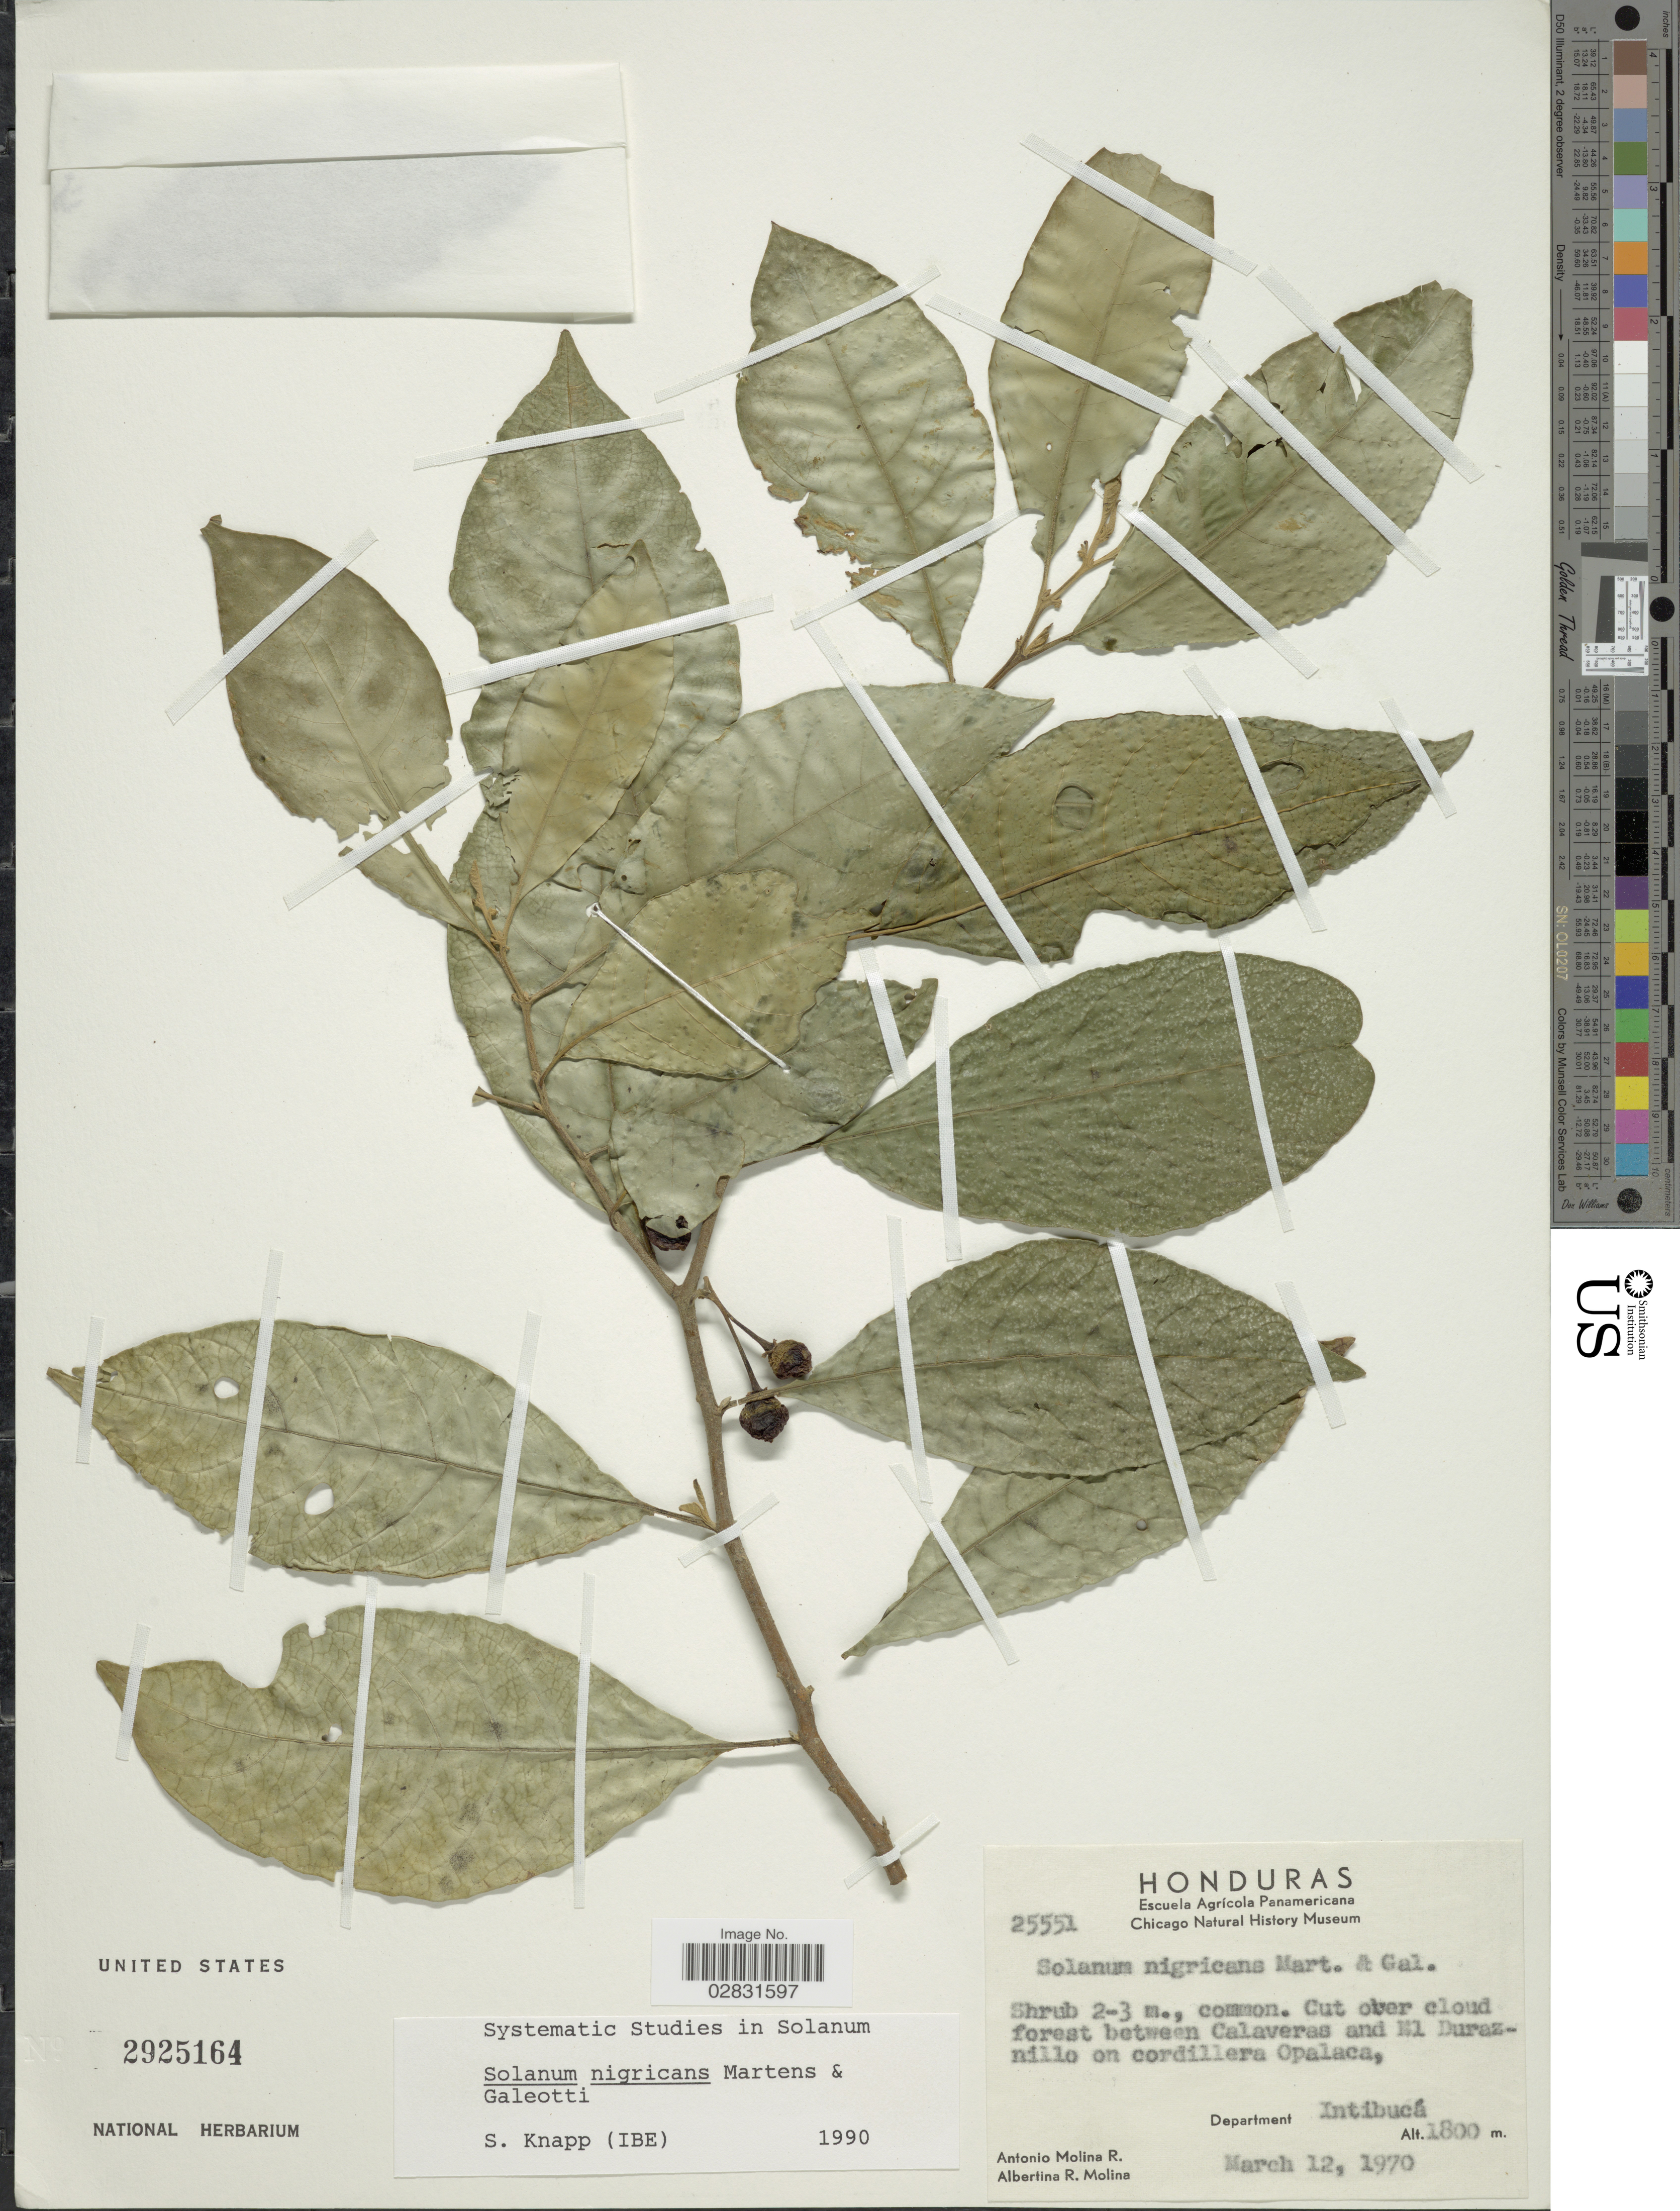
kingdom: Plantae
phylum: Tracheophyta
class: Magnoliopsida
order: Solanales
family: Solanaceae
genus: Solanum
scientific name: Solanum nigricans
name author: M. Martens & Galeotti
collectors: A. Molina R. & A. R. Molina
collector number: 25551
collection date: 1970-03-12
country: Honduras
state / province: Intibuca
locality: Cut over cloud forest between Calaveras and El Duraznillo on cordillera Opalaca, Department Intibucá.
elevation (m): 1800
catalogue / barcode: US 2925164